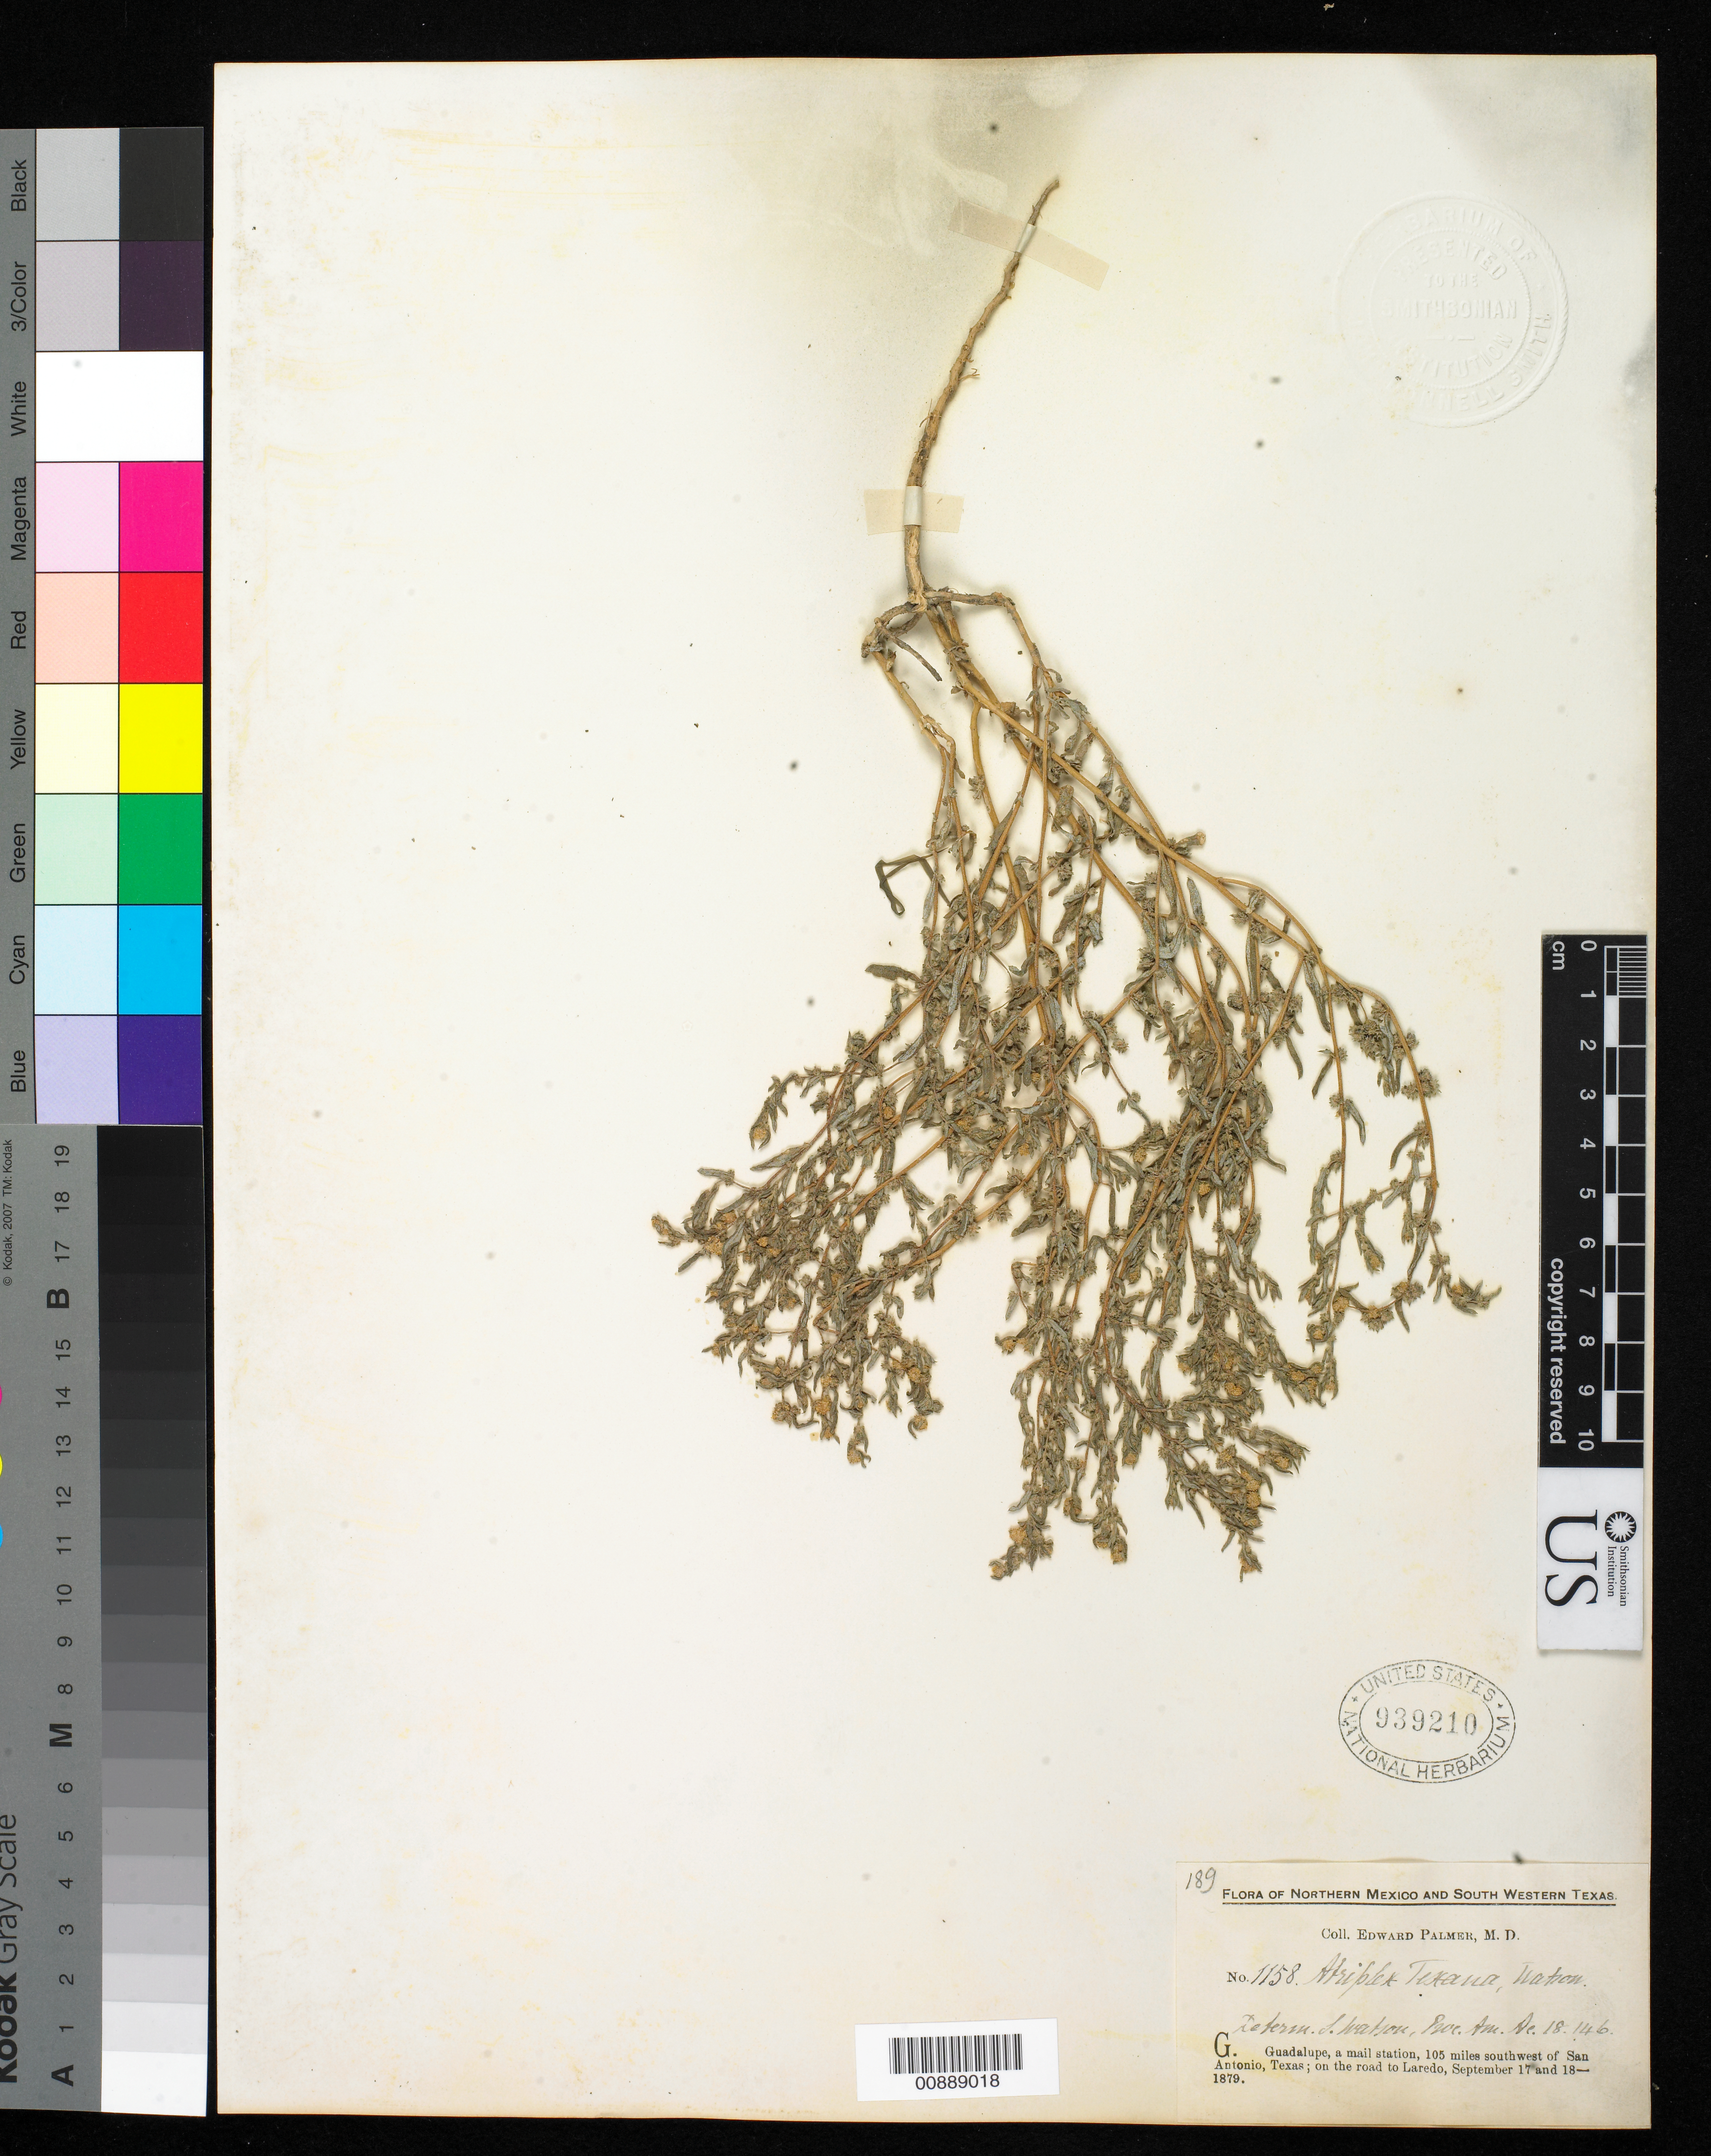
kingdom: Plantae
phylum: Tracheophyta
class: Magnoliopsida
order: Caryophyllales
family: Amaranthaceae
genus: Atriplex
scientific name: Atriplex texana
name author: S. Watson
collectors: E. Palmer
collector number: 1158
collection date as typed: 17 Sep 1879 to 18 Sep 1879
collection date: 1879-09-17/1879-09-18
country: United States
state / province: Texas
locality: G. Guadalupe, a mail station, 105 miles southwest of San Antonio, Texas; on the road to Laredo.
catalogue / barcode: US 939210